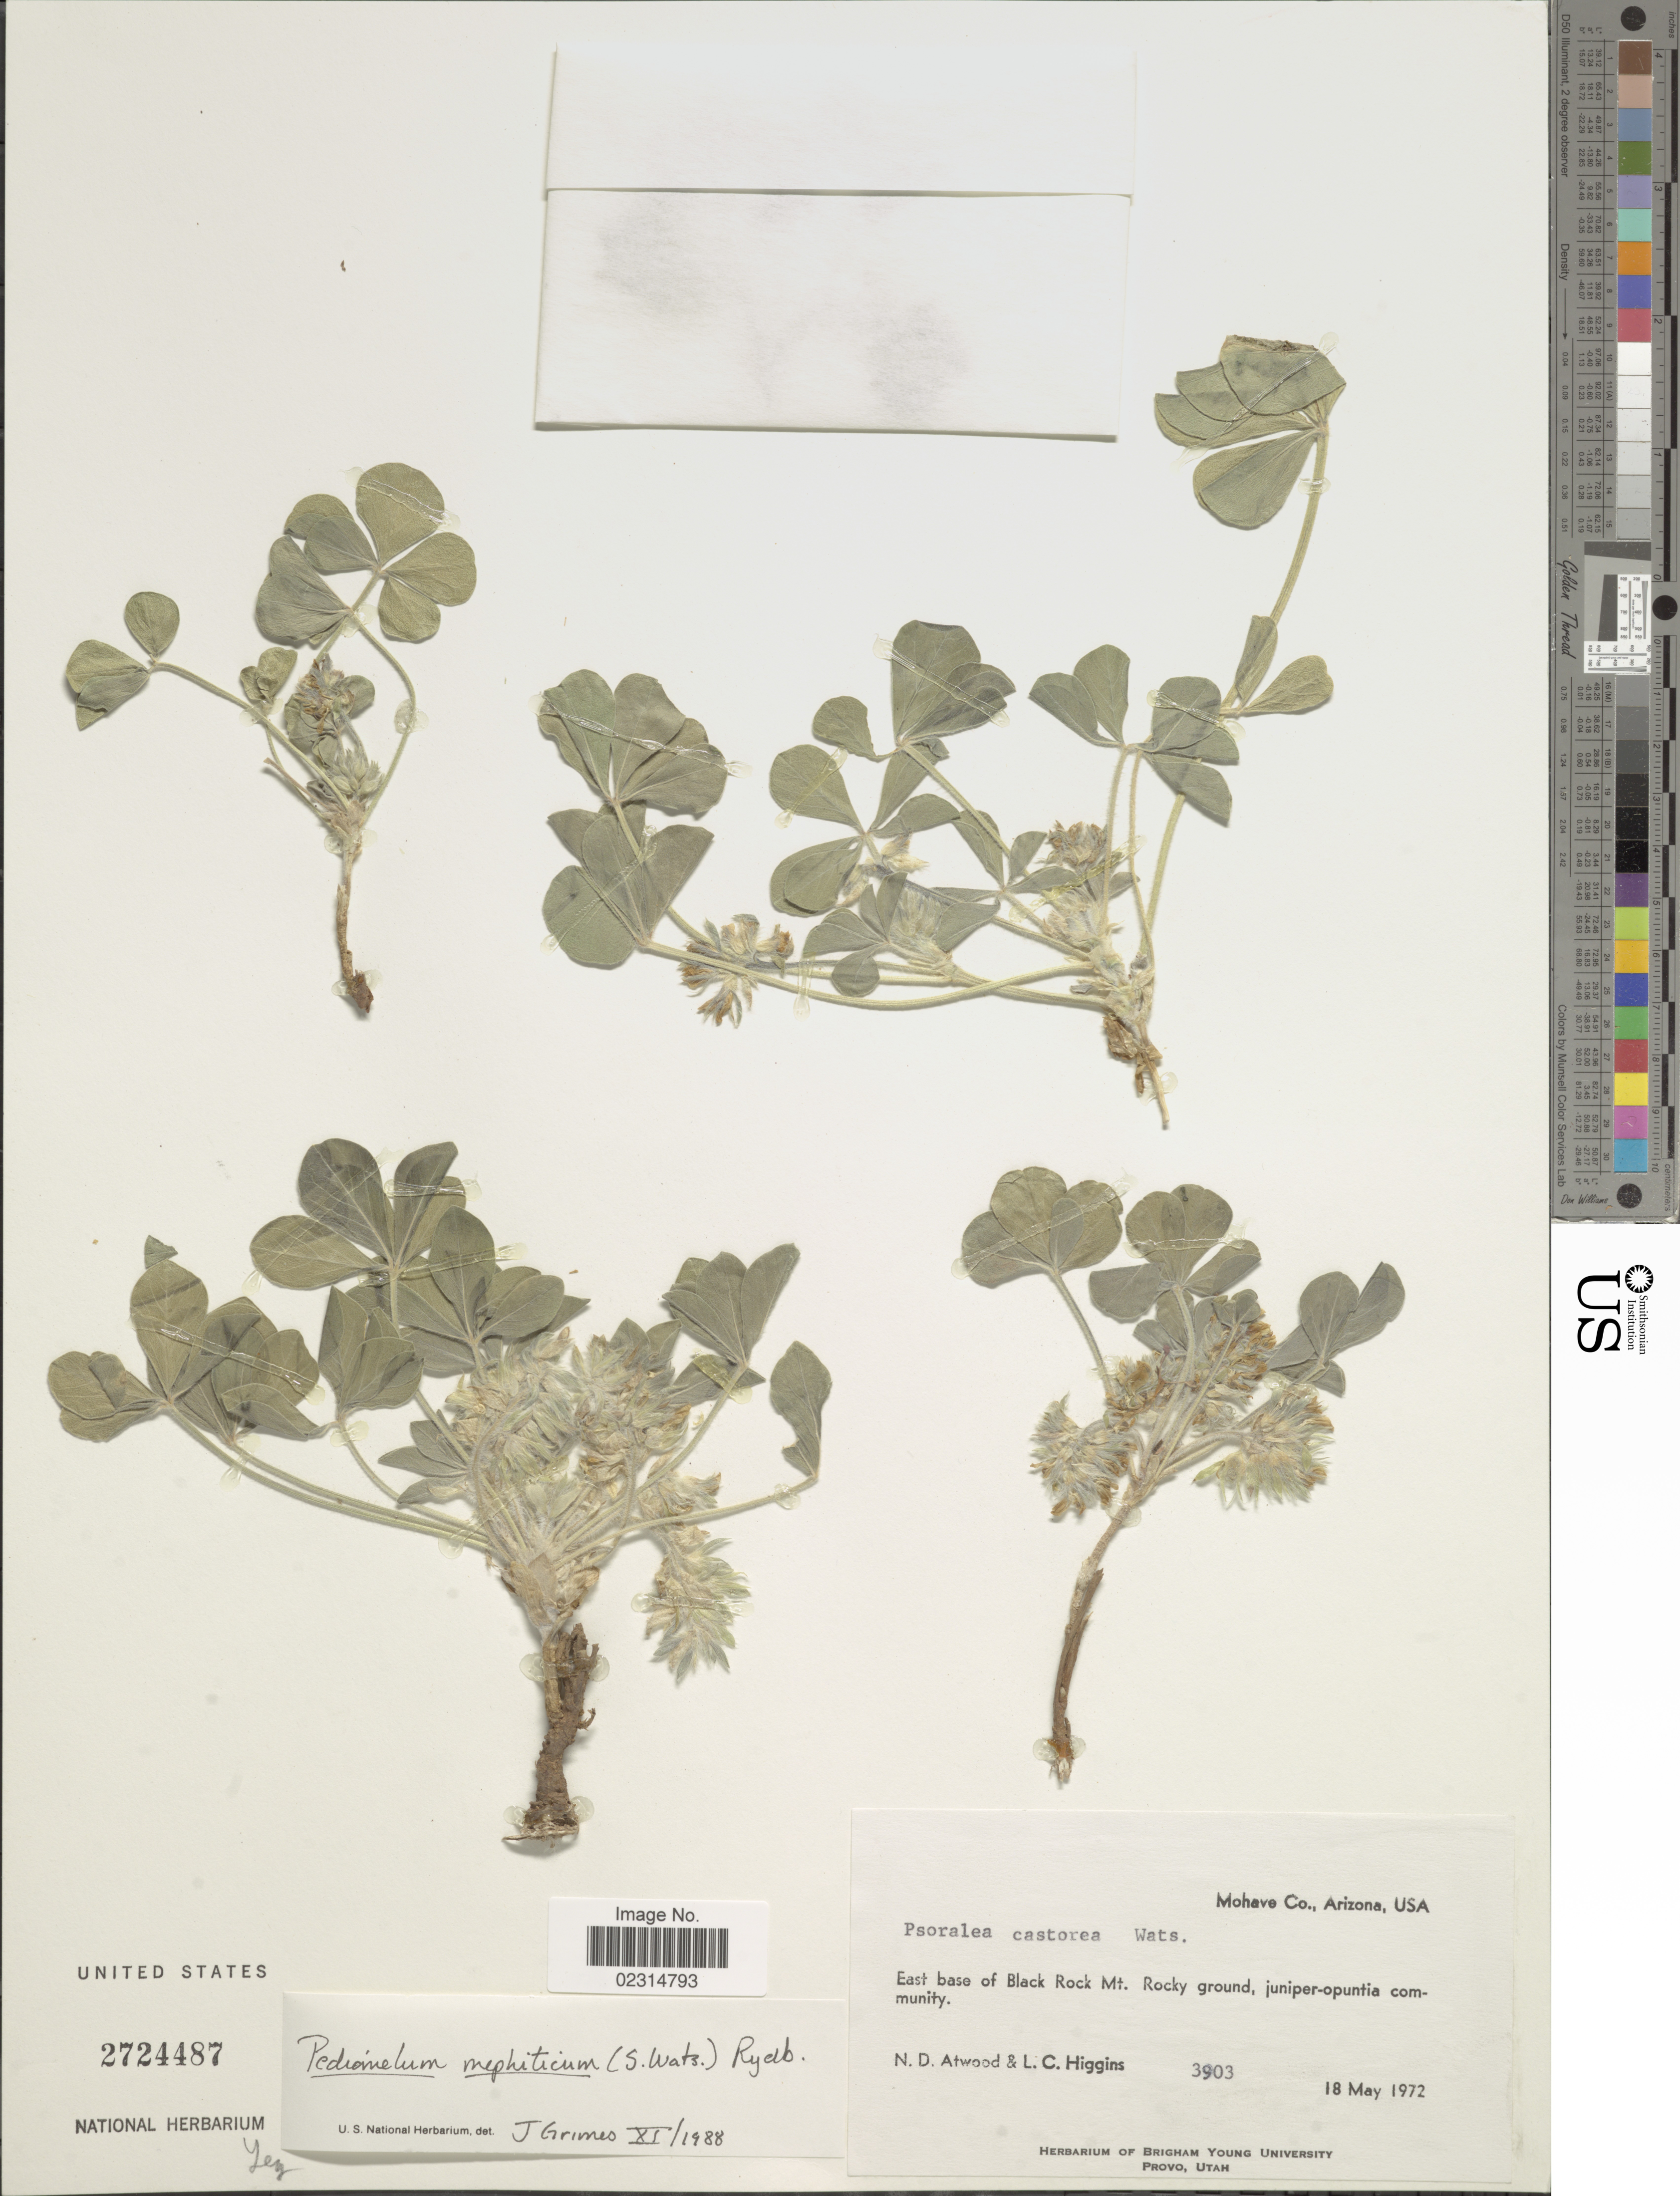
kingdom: Plantae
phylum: Tracheophyta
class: Magnoliopsida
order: Fabales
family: Fabaceae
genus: Pediomelum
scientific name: Pediomelum mephiticum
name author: (S. Watson) Rydb.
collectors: N. Atwood & L. Higgins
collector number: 3903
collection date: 1972-05-18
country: United States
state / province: Arizona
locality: Mohave Co, East base of Black Rock Mt. Rocky ground, juniper-opuntia community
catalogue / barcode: US 2724487